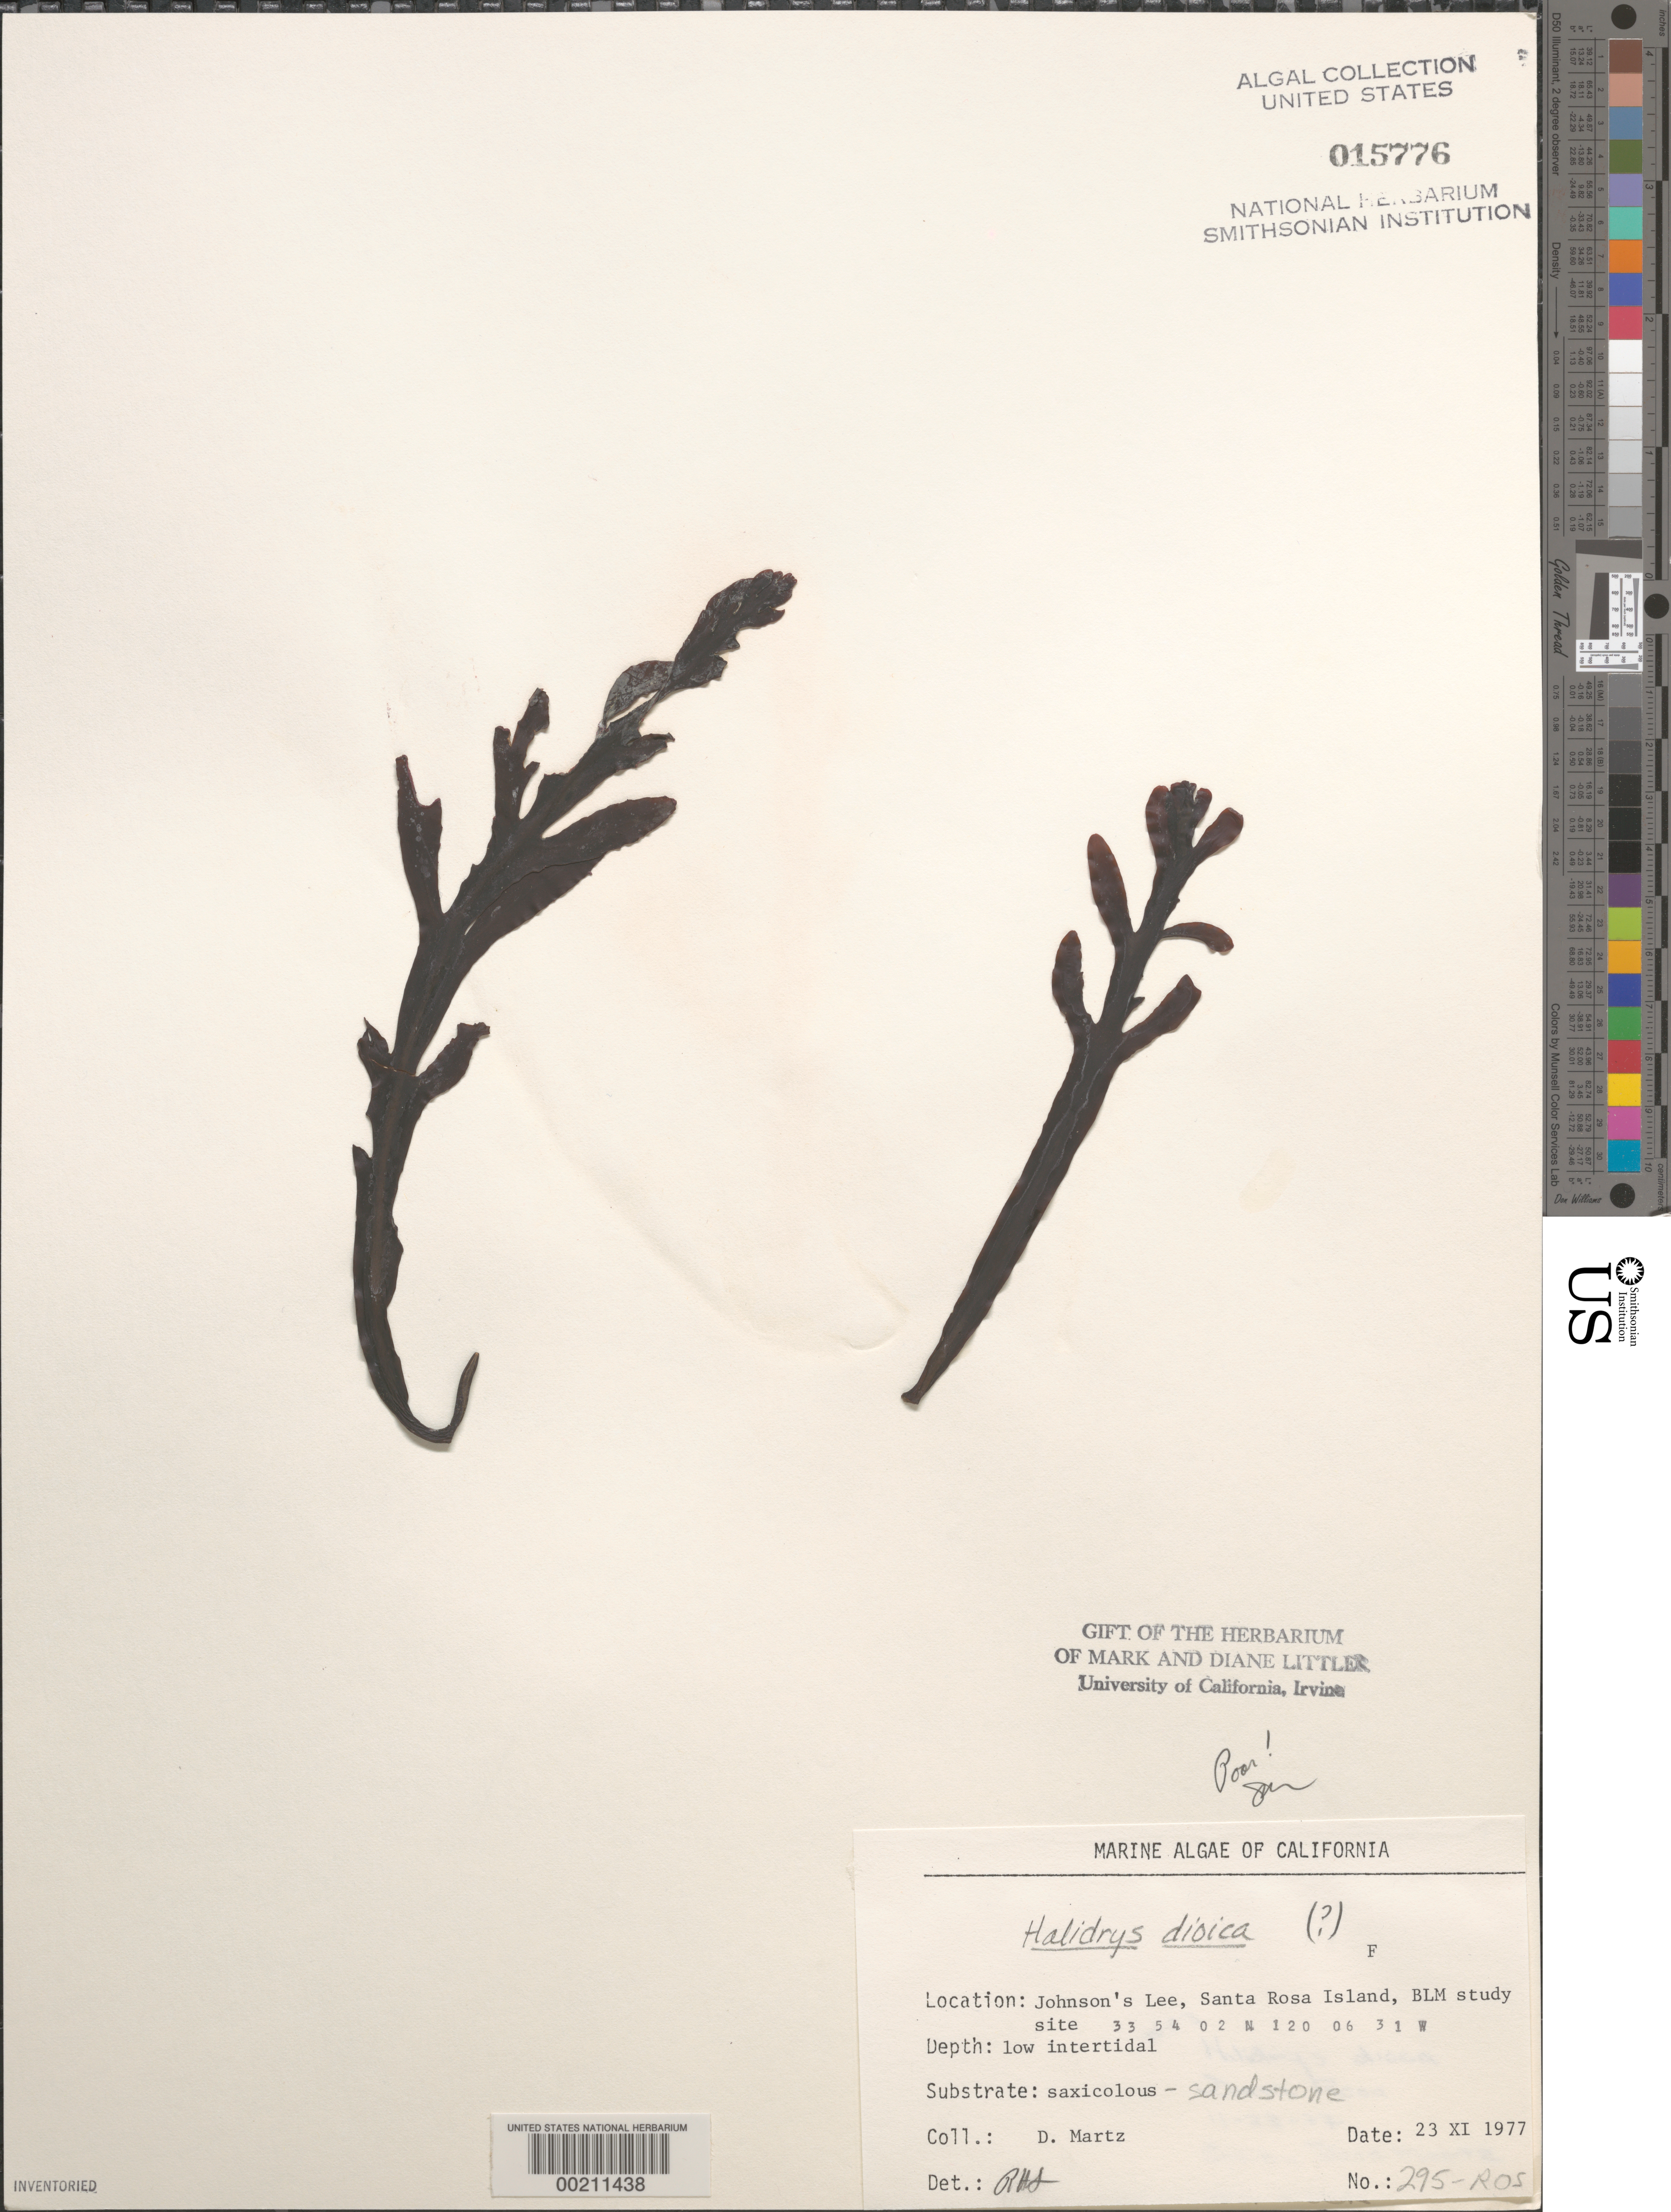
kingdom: Chromista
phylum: Ochrophyta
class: Phaeophyceae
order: Fucales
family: Sargassaceae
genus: Halidrys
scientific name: Halidrys dioica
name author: N.L. Gardner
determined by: Sims, Robert H.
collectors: D. Martz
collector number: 295-ros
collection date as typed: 23 Nov 1977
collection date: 1977-11-23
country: United States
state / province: California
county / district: Santa Barbara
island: Santa Rosa Island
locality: Johnson's Lee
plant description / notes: BLM-SOCALBIGHT Rocky Intertidal Survey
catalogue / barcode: US 15776